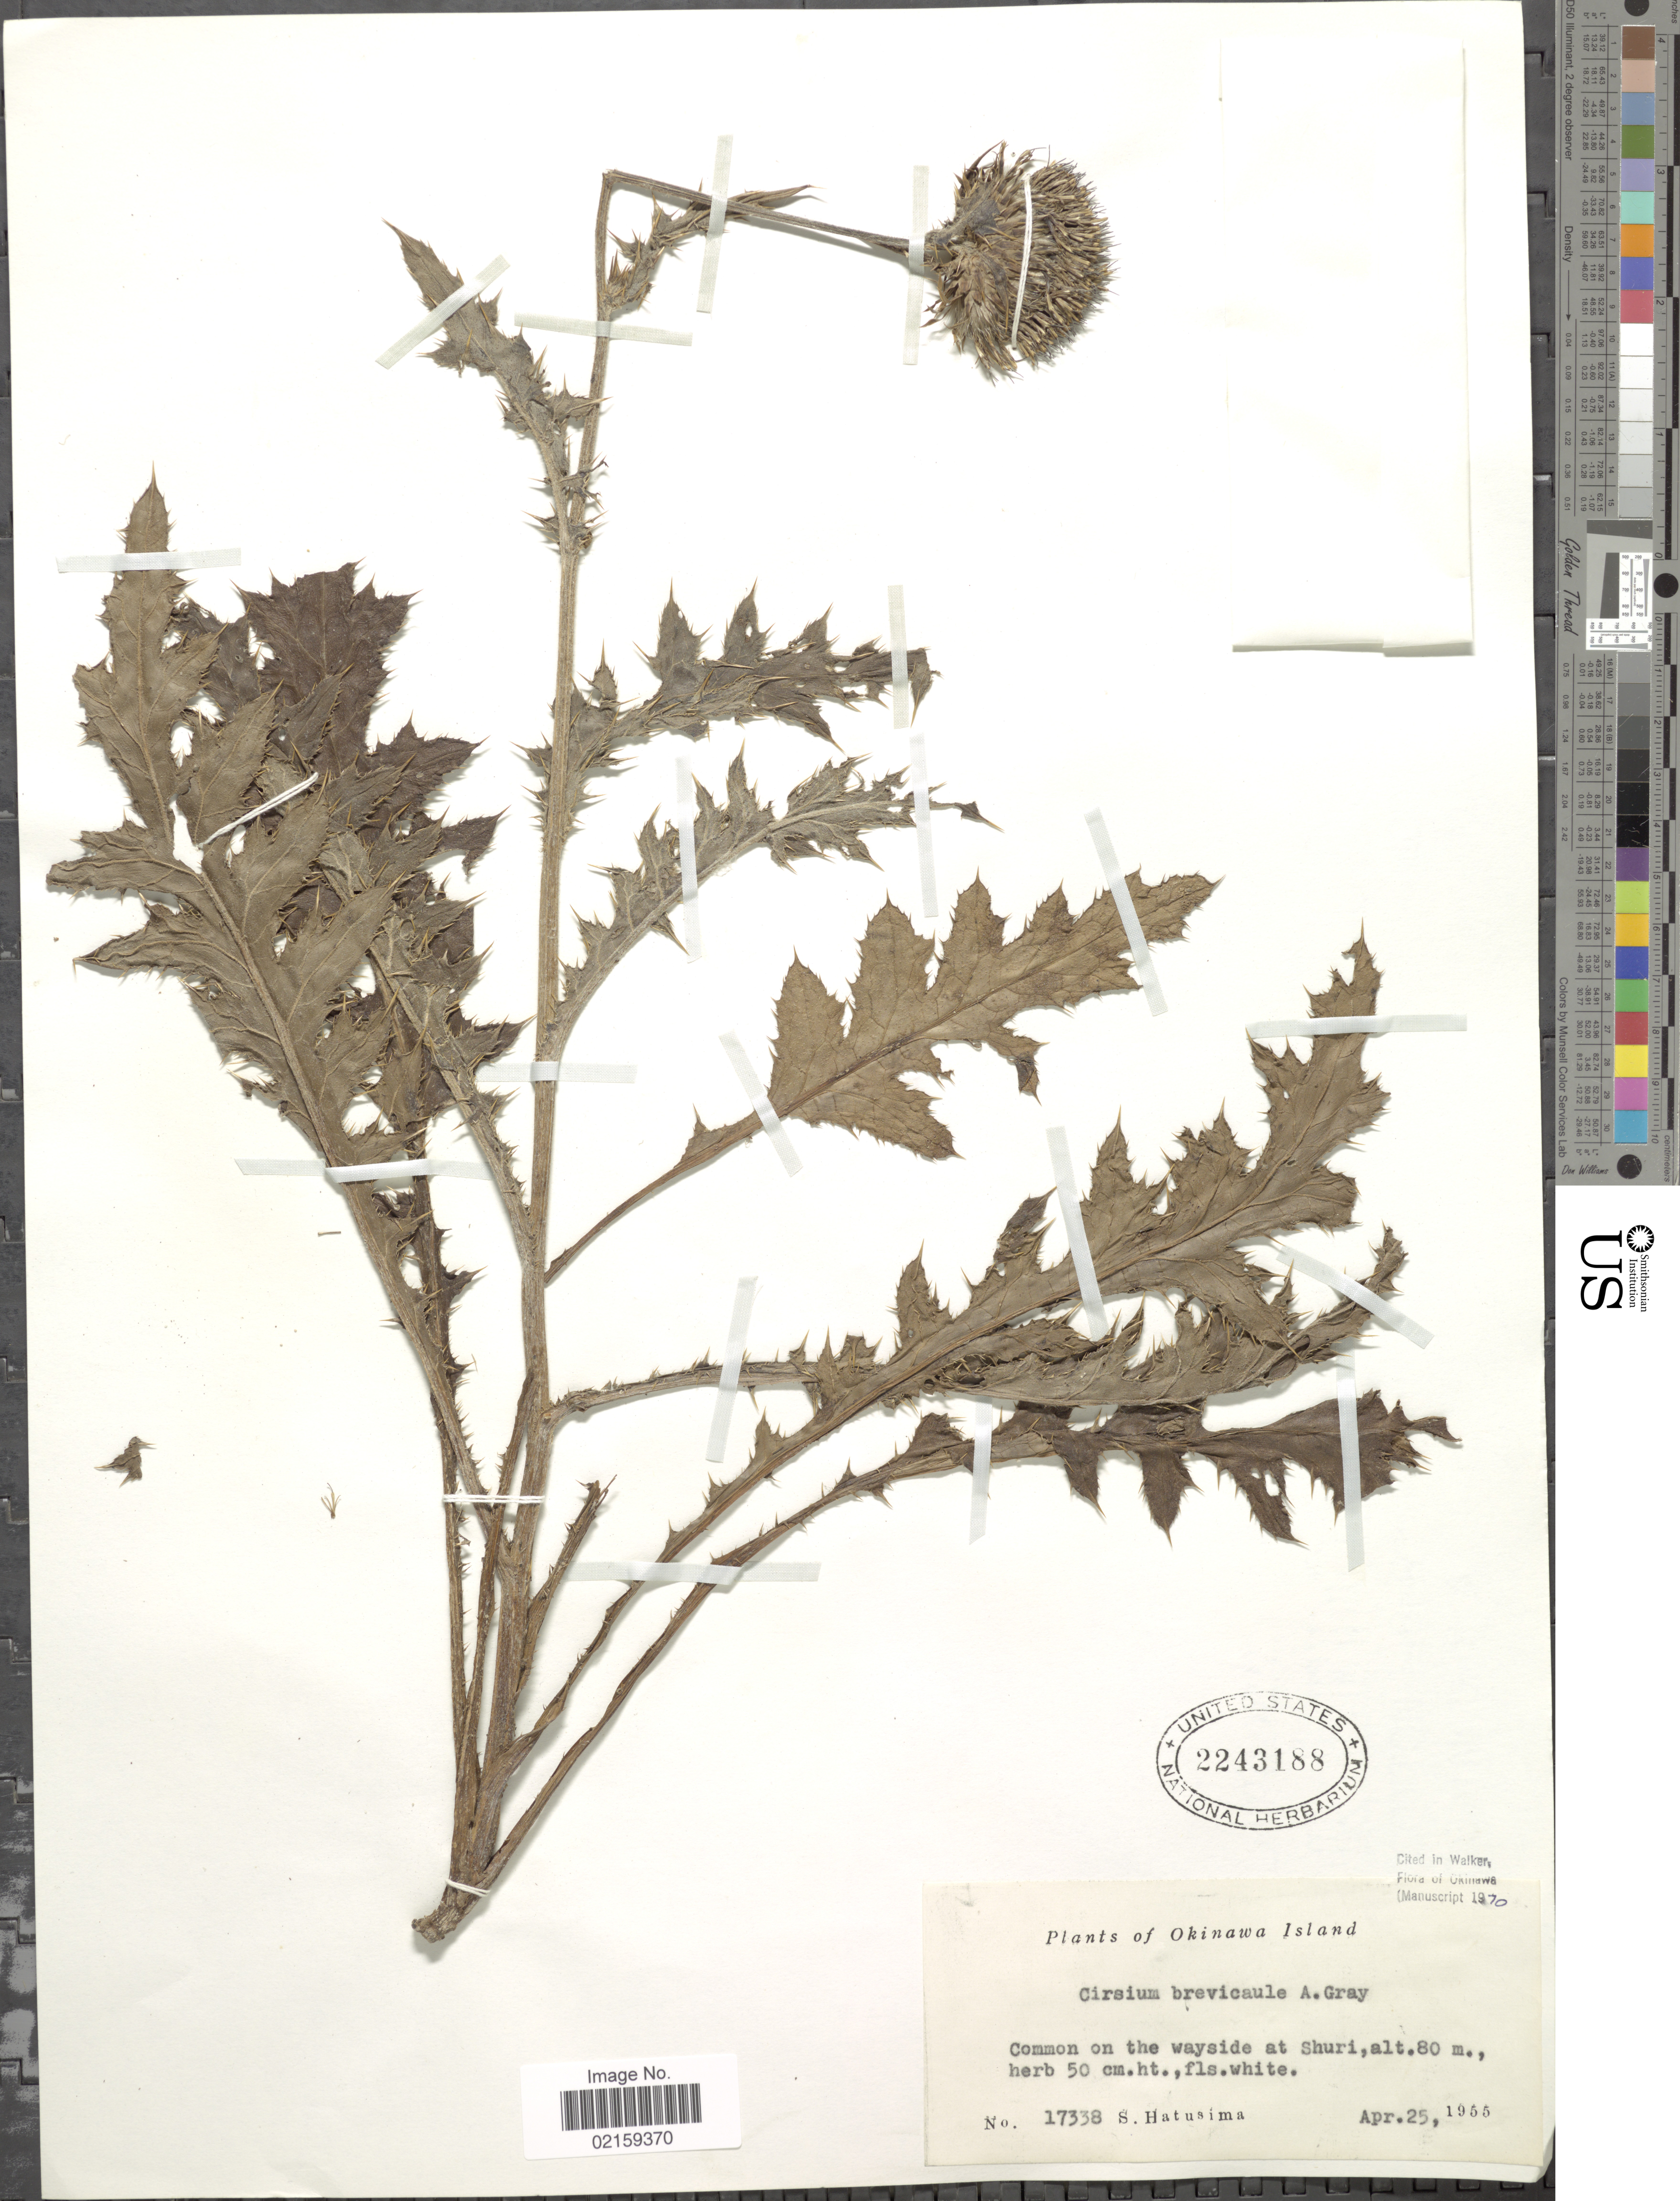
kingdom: Plantae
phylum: Tracheophyta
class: Magnoliopsida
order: Asterales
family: Asteraceae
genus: Cirsium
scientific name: Cirsium brevicaule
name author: A. Gray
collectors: S. Hatusima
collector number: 17338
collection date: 1955-06-25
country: Japan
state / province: Okinawa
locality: Okinawa Island. Common on the wayside at Shuri,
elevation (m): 80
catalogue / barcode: US 2243188